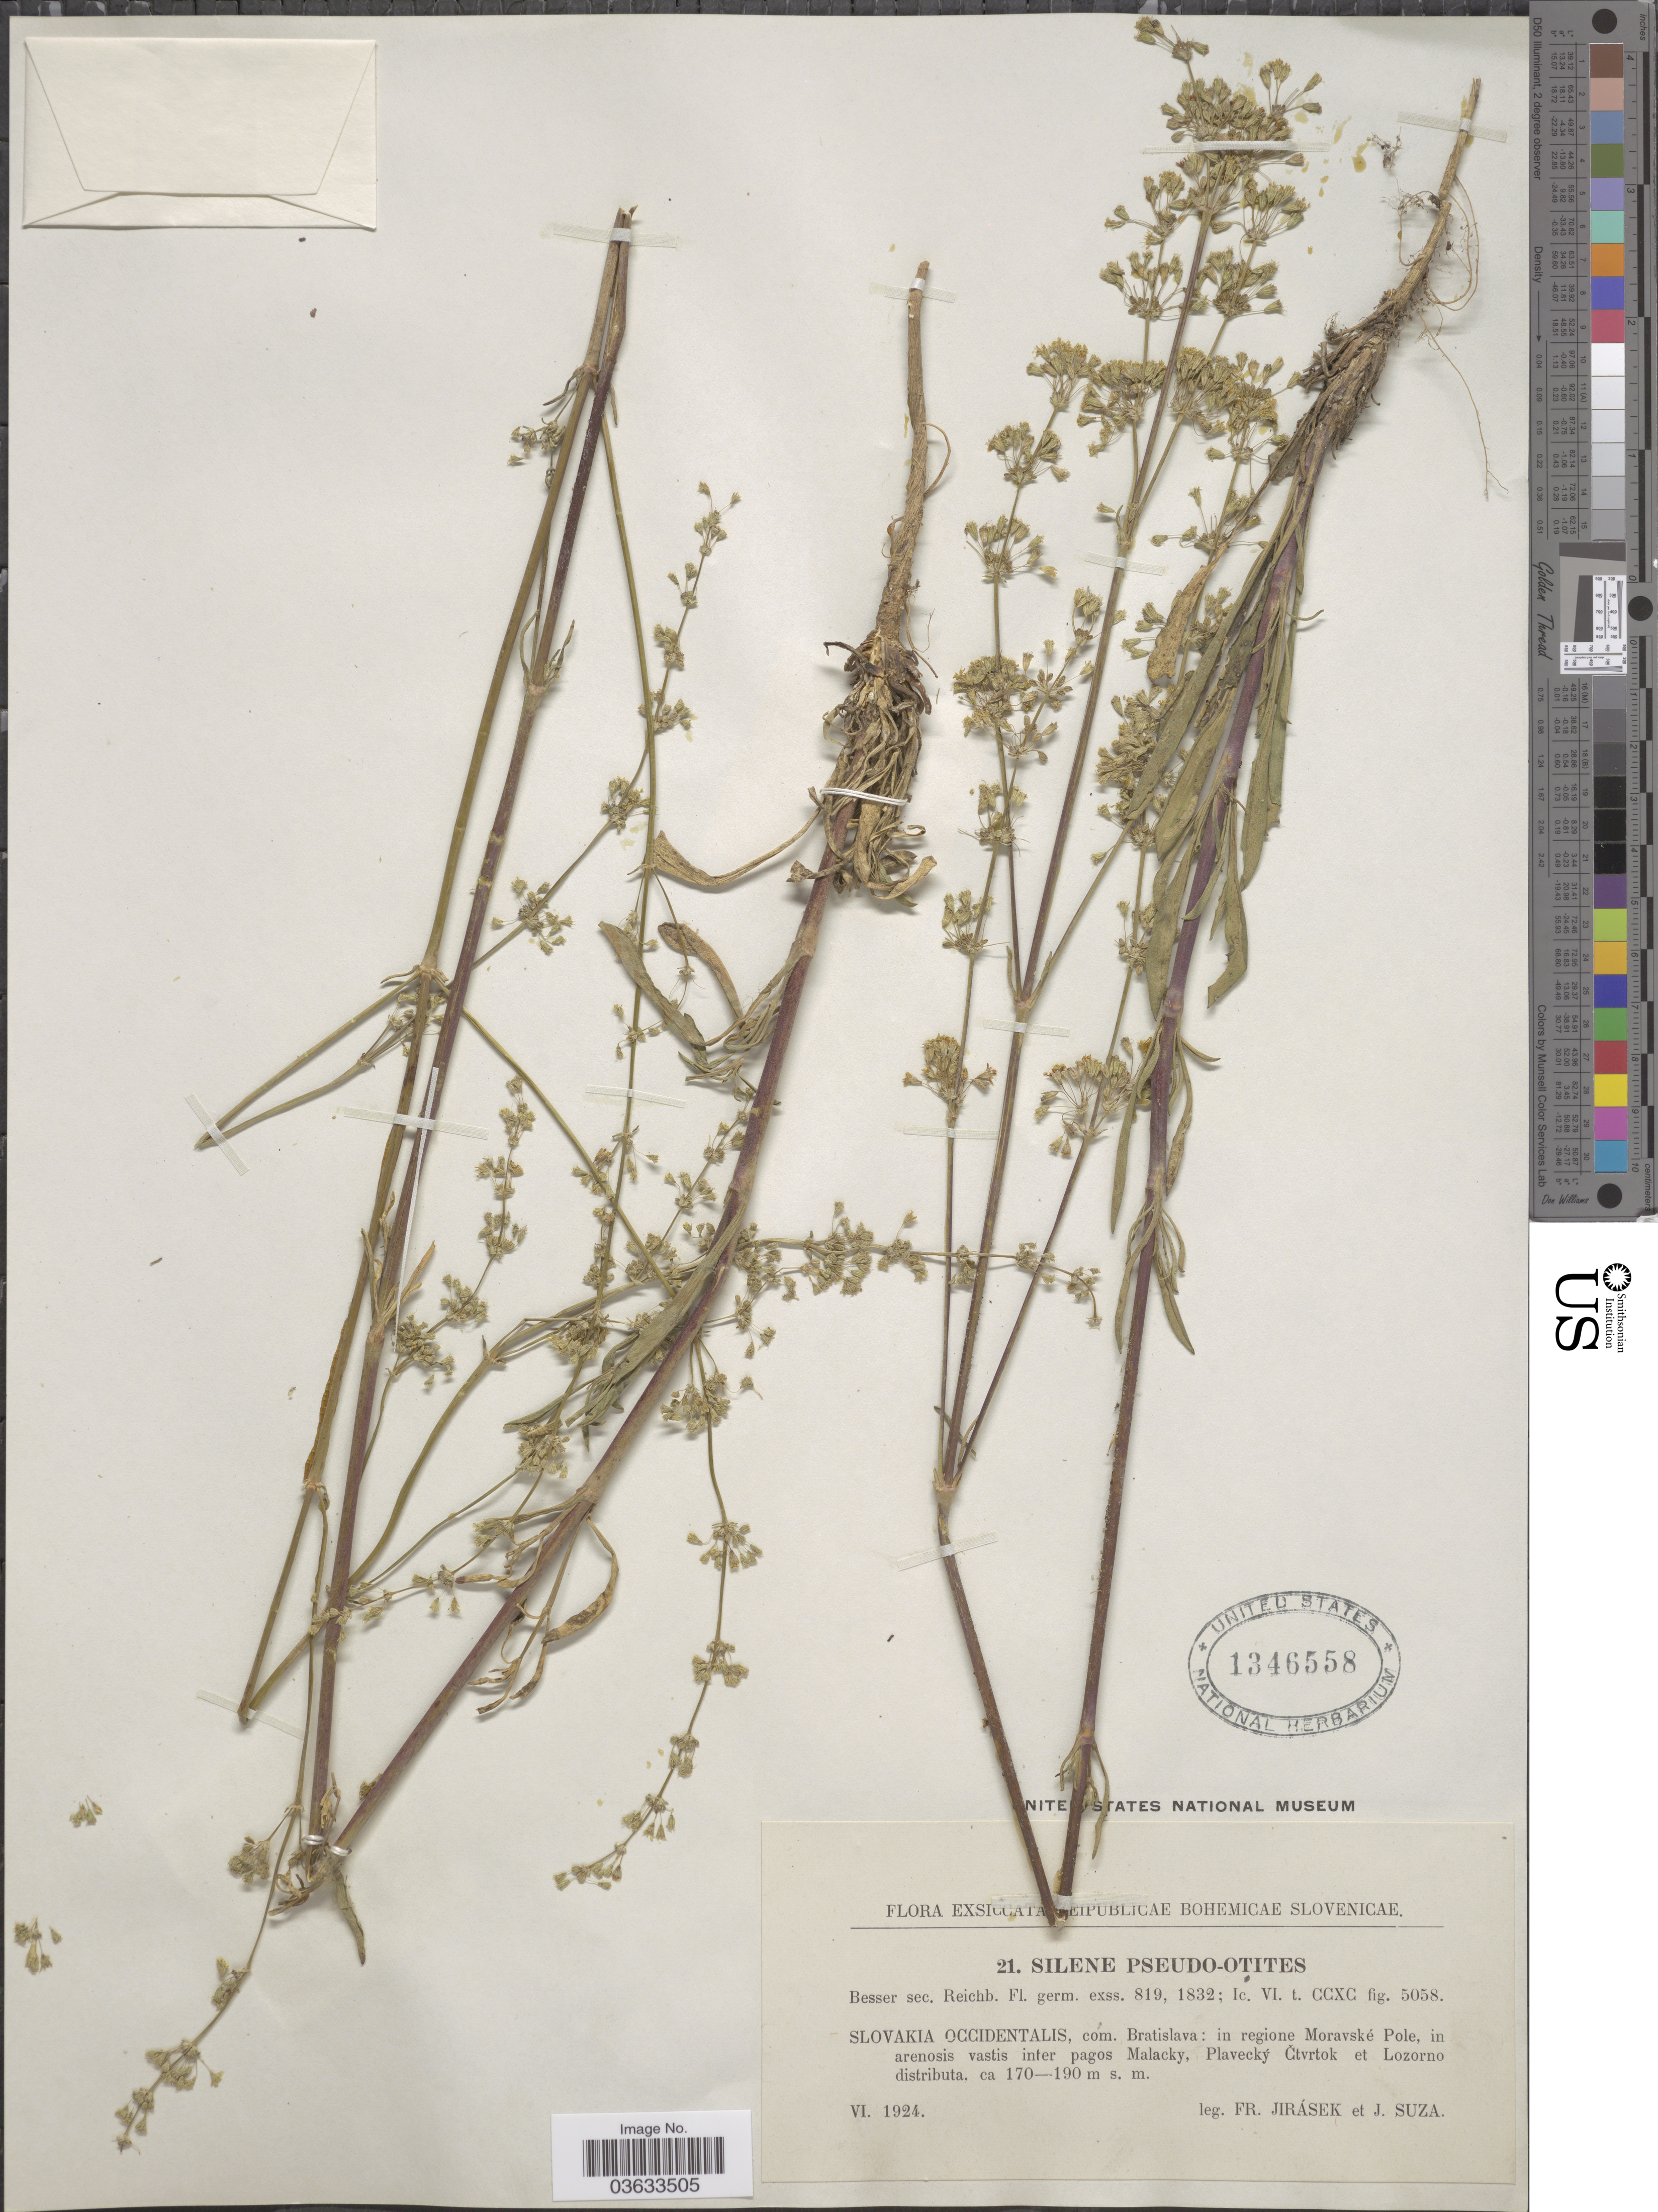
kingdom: Plantae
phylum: Tracheophyta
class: Magnoliopsida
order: Caryophyllales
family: Caryophyllaceae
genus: Silene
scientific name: Silene pseudo-otites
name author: Besser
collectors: F. Jirasek & J. Suza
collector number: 21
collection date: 1924-06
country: Slovakia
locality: Reipublicae Bohemicae Slovenicae. Slovakia Occidentalis, com. Bratislava: in regione Moravské Pole, in arenosis vastis inter pagos Malacky, Plavecký Čtvrtok et Lozorno distributa.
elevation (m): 170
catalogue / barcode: US 1346558